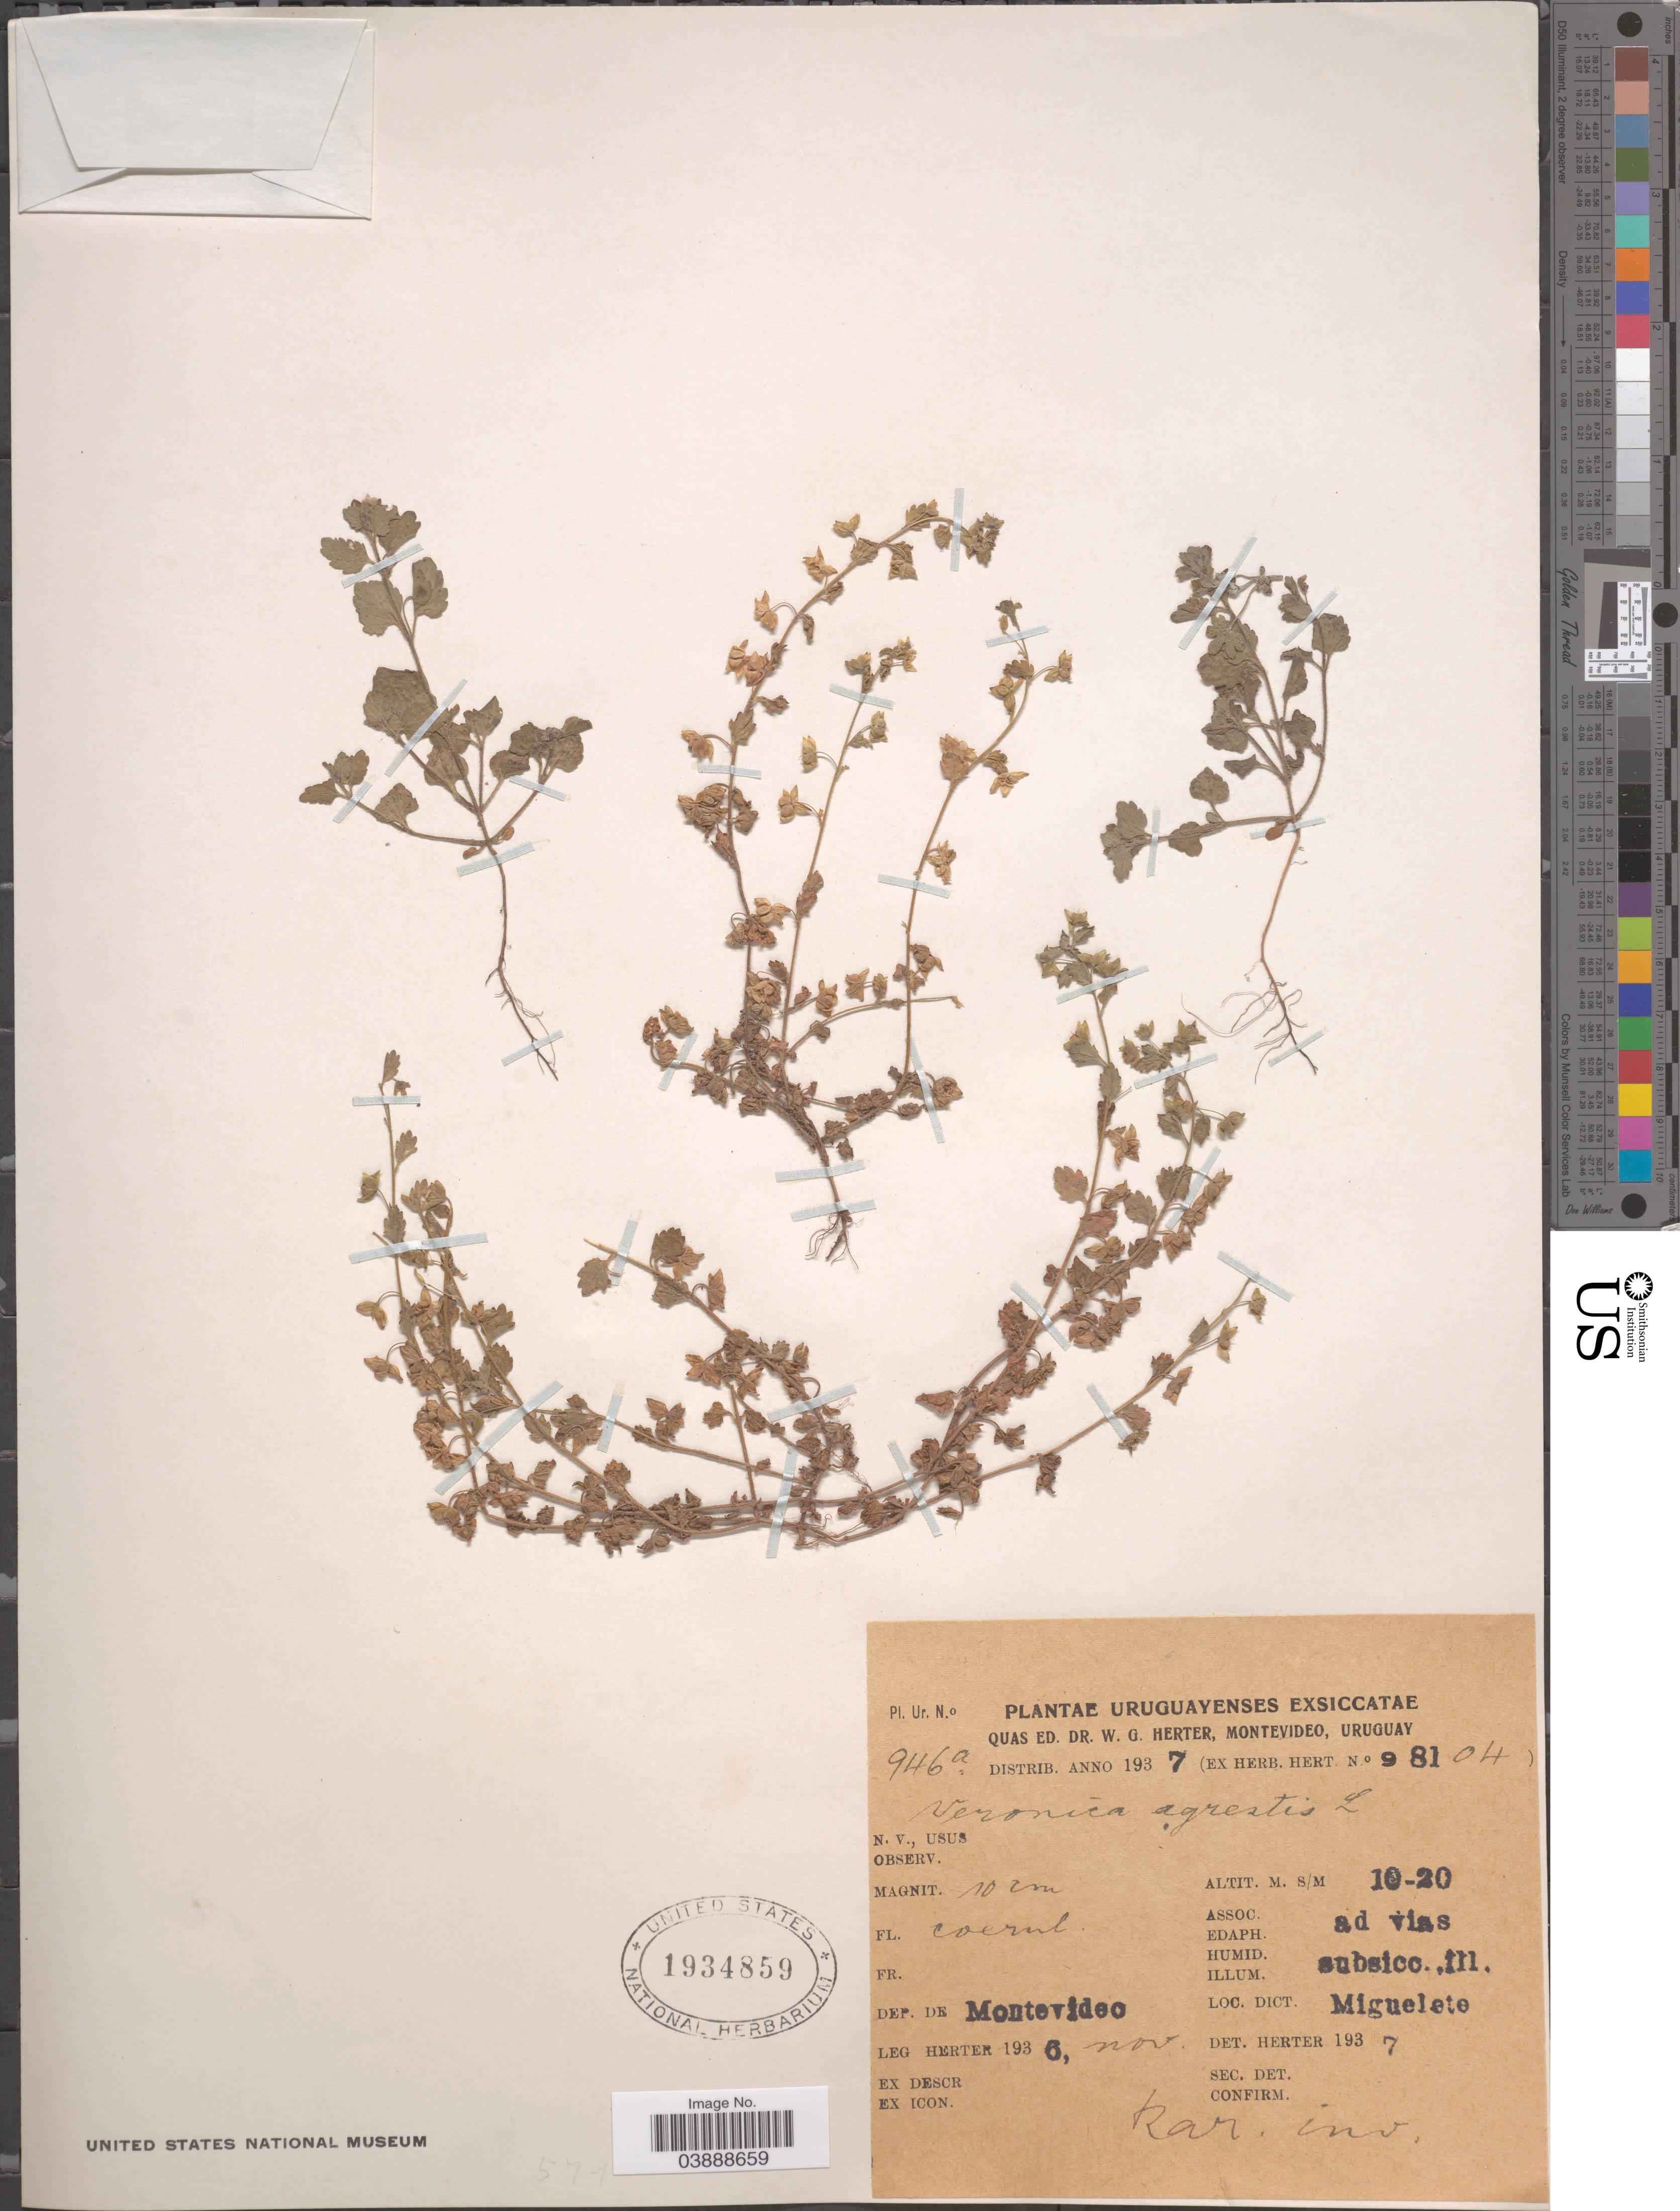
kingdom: Plantae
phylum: Tracheophyta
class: Magnoliopsida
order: Lamiales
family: Plantaginaceae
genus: Veronica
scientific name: Veronica agrestis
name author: L.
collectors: W. G. Herter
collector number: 946a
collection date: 1936-11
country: Uruguay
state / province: Montevideo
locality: Dep. de Montevideo. Loc. Dict. Miguelete.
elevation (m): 10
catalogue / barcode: US 1934859